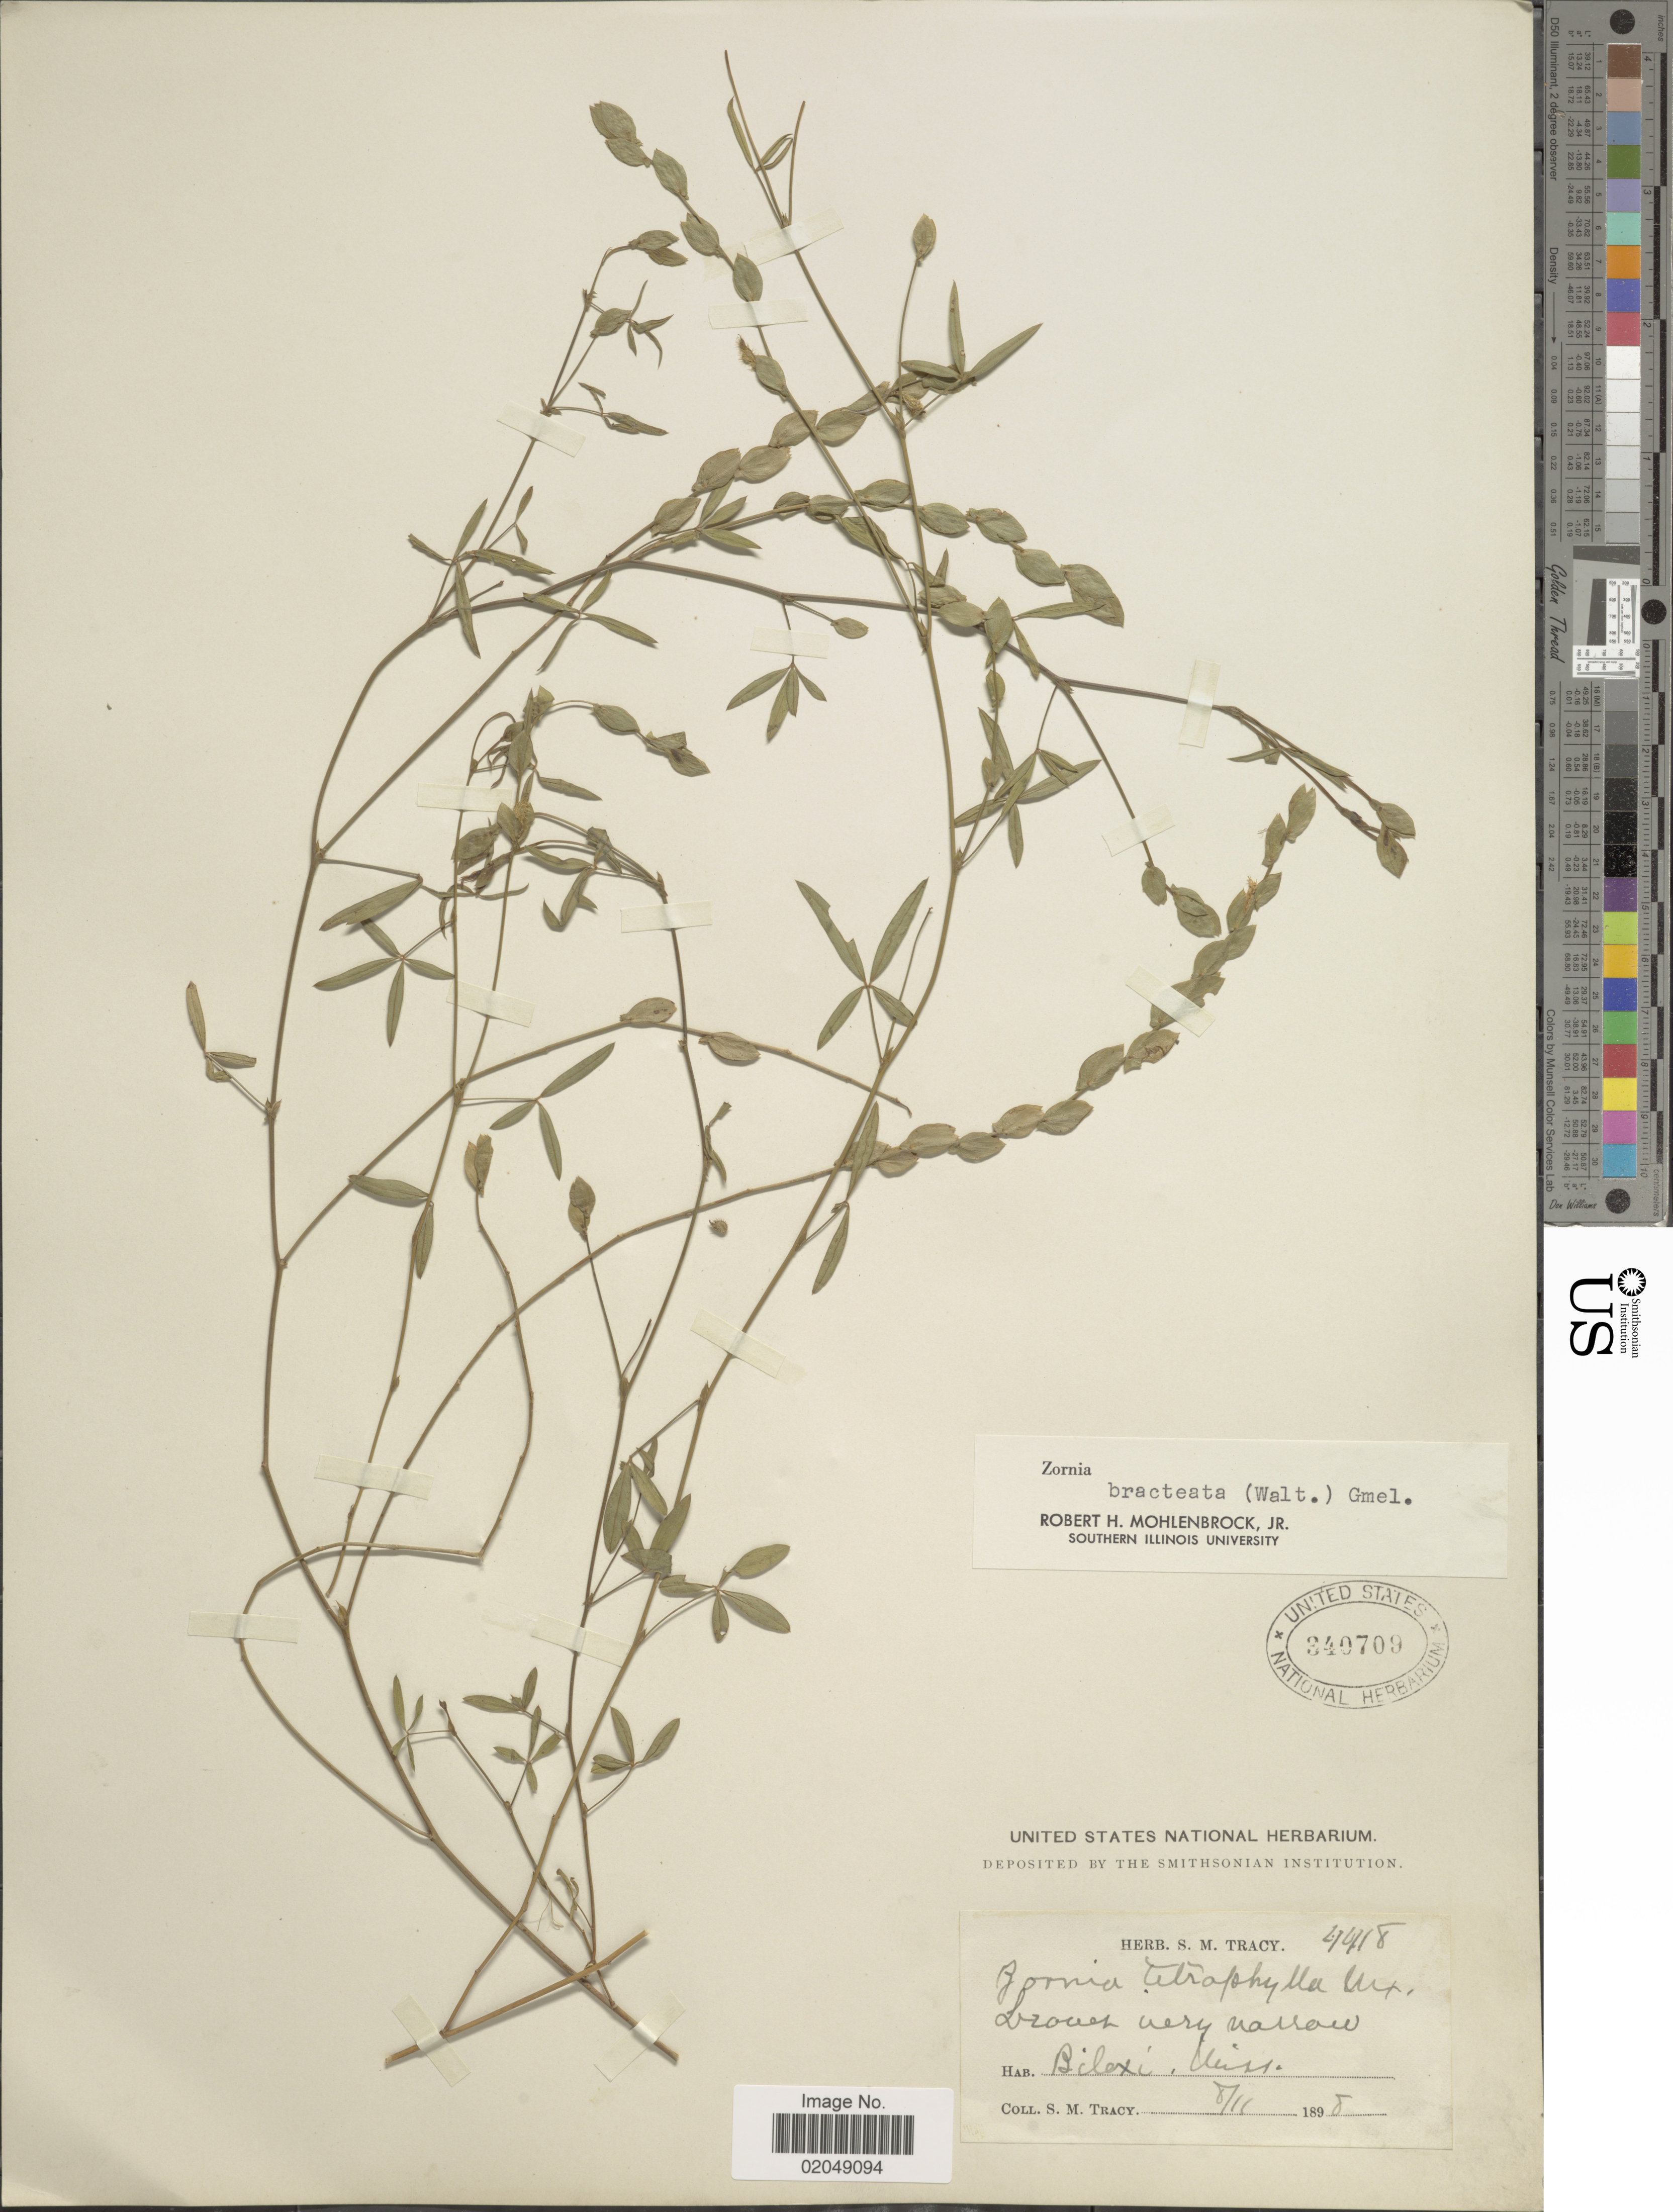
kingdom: Plantae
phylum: Tracheophyta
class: Magnoliopsida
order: Fabales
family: Fabaceae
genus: Zornia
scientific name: Zornia bracteata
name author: J.F. Gmel.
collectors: S. M. Tracy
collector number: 40118*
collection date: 1898-08-11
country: United States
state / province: Mississippi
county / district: Harrison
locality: Biloxi, Miss.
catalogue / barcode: US 340709